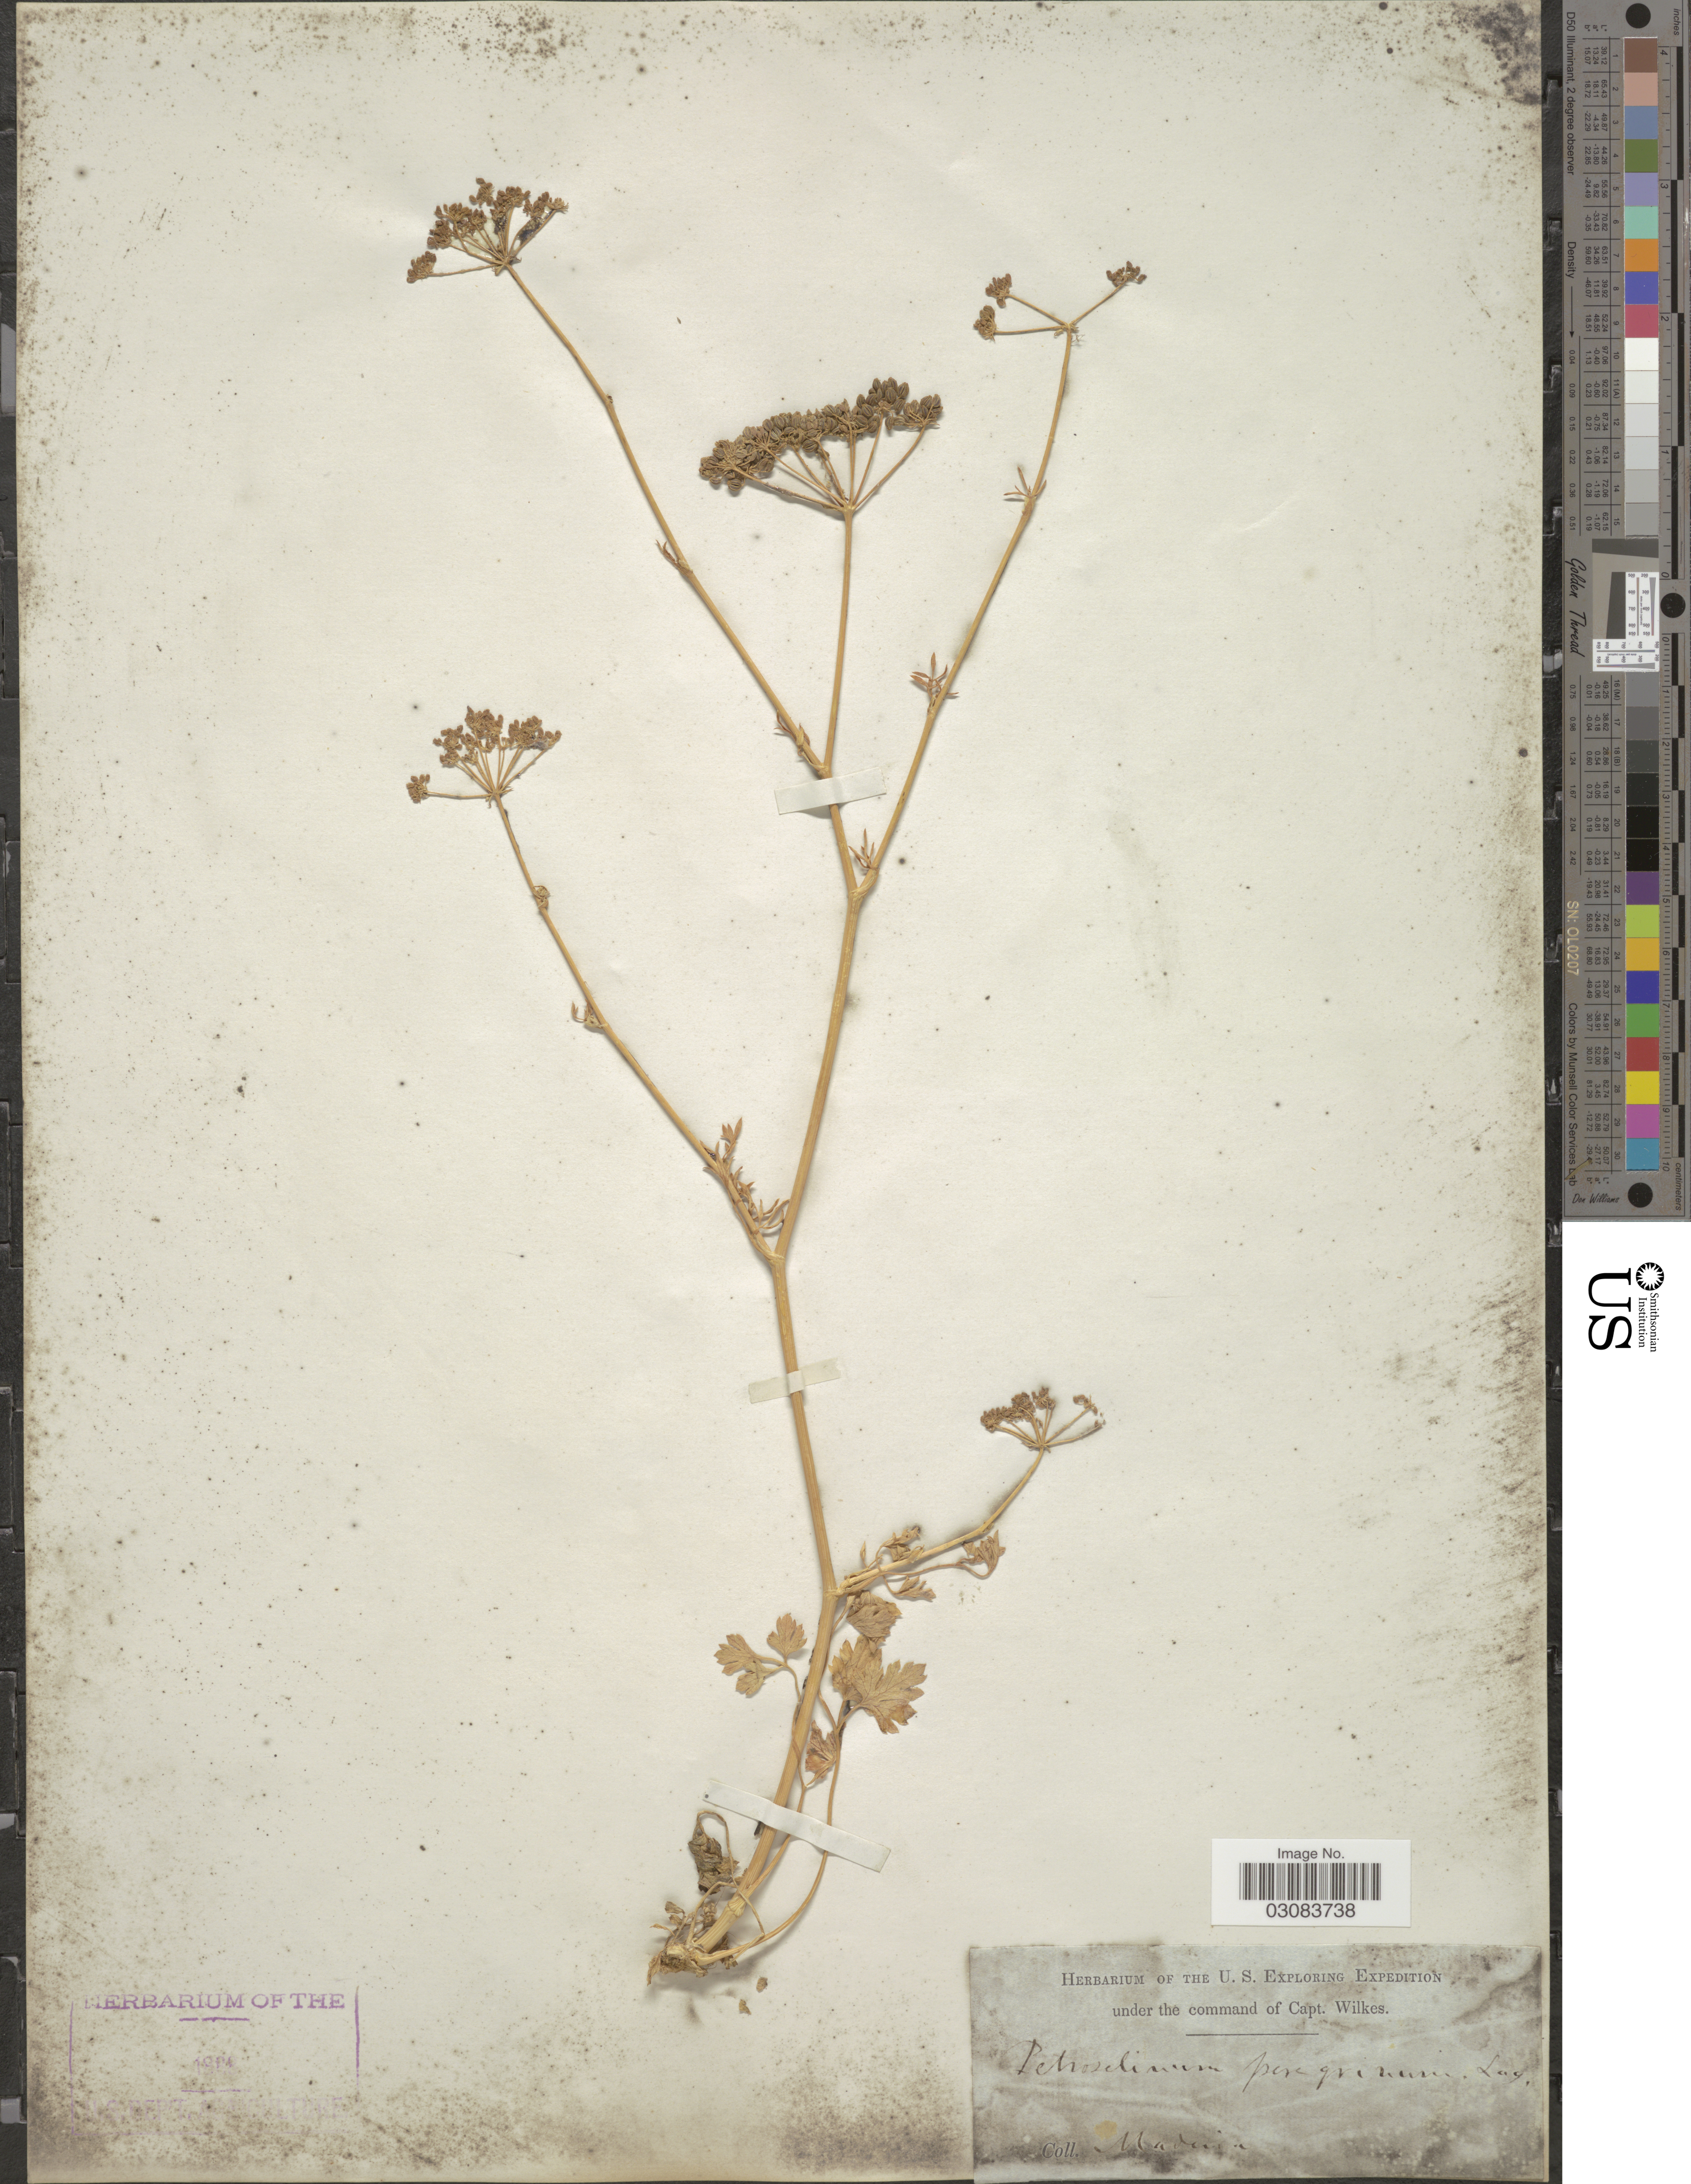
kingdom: Plantae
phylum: Tracheophyta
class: Magnoliopsida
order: Apiales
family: Apiaceae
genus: Petroselinum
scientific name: Petroselinum peregrinum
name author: Lag.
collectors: Wilkes Explor. Exped.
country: Portugal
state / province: Madeira (Aut. Reg.)